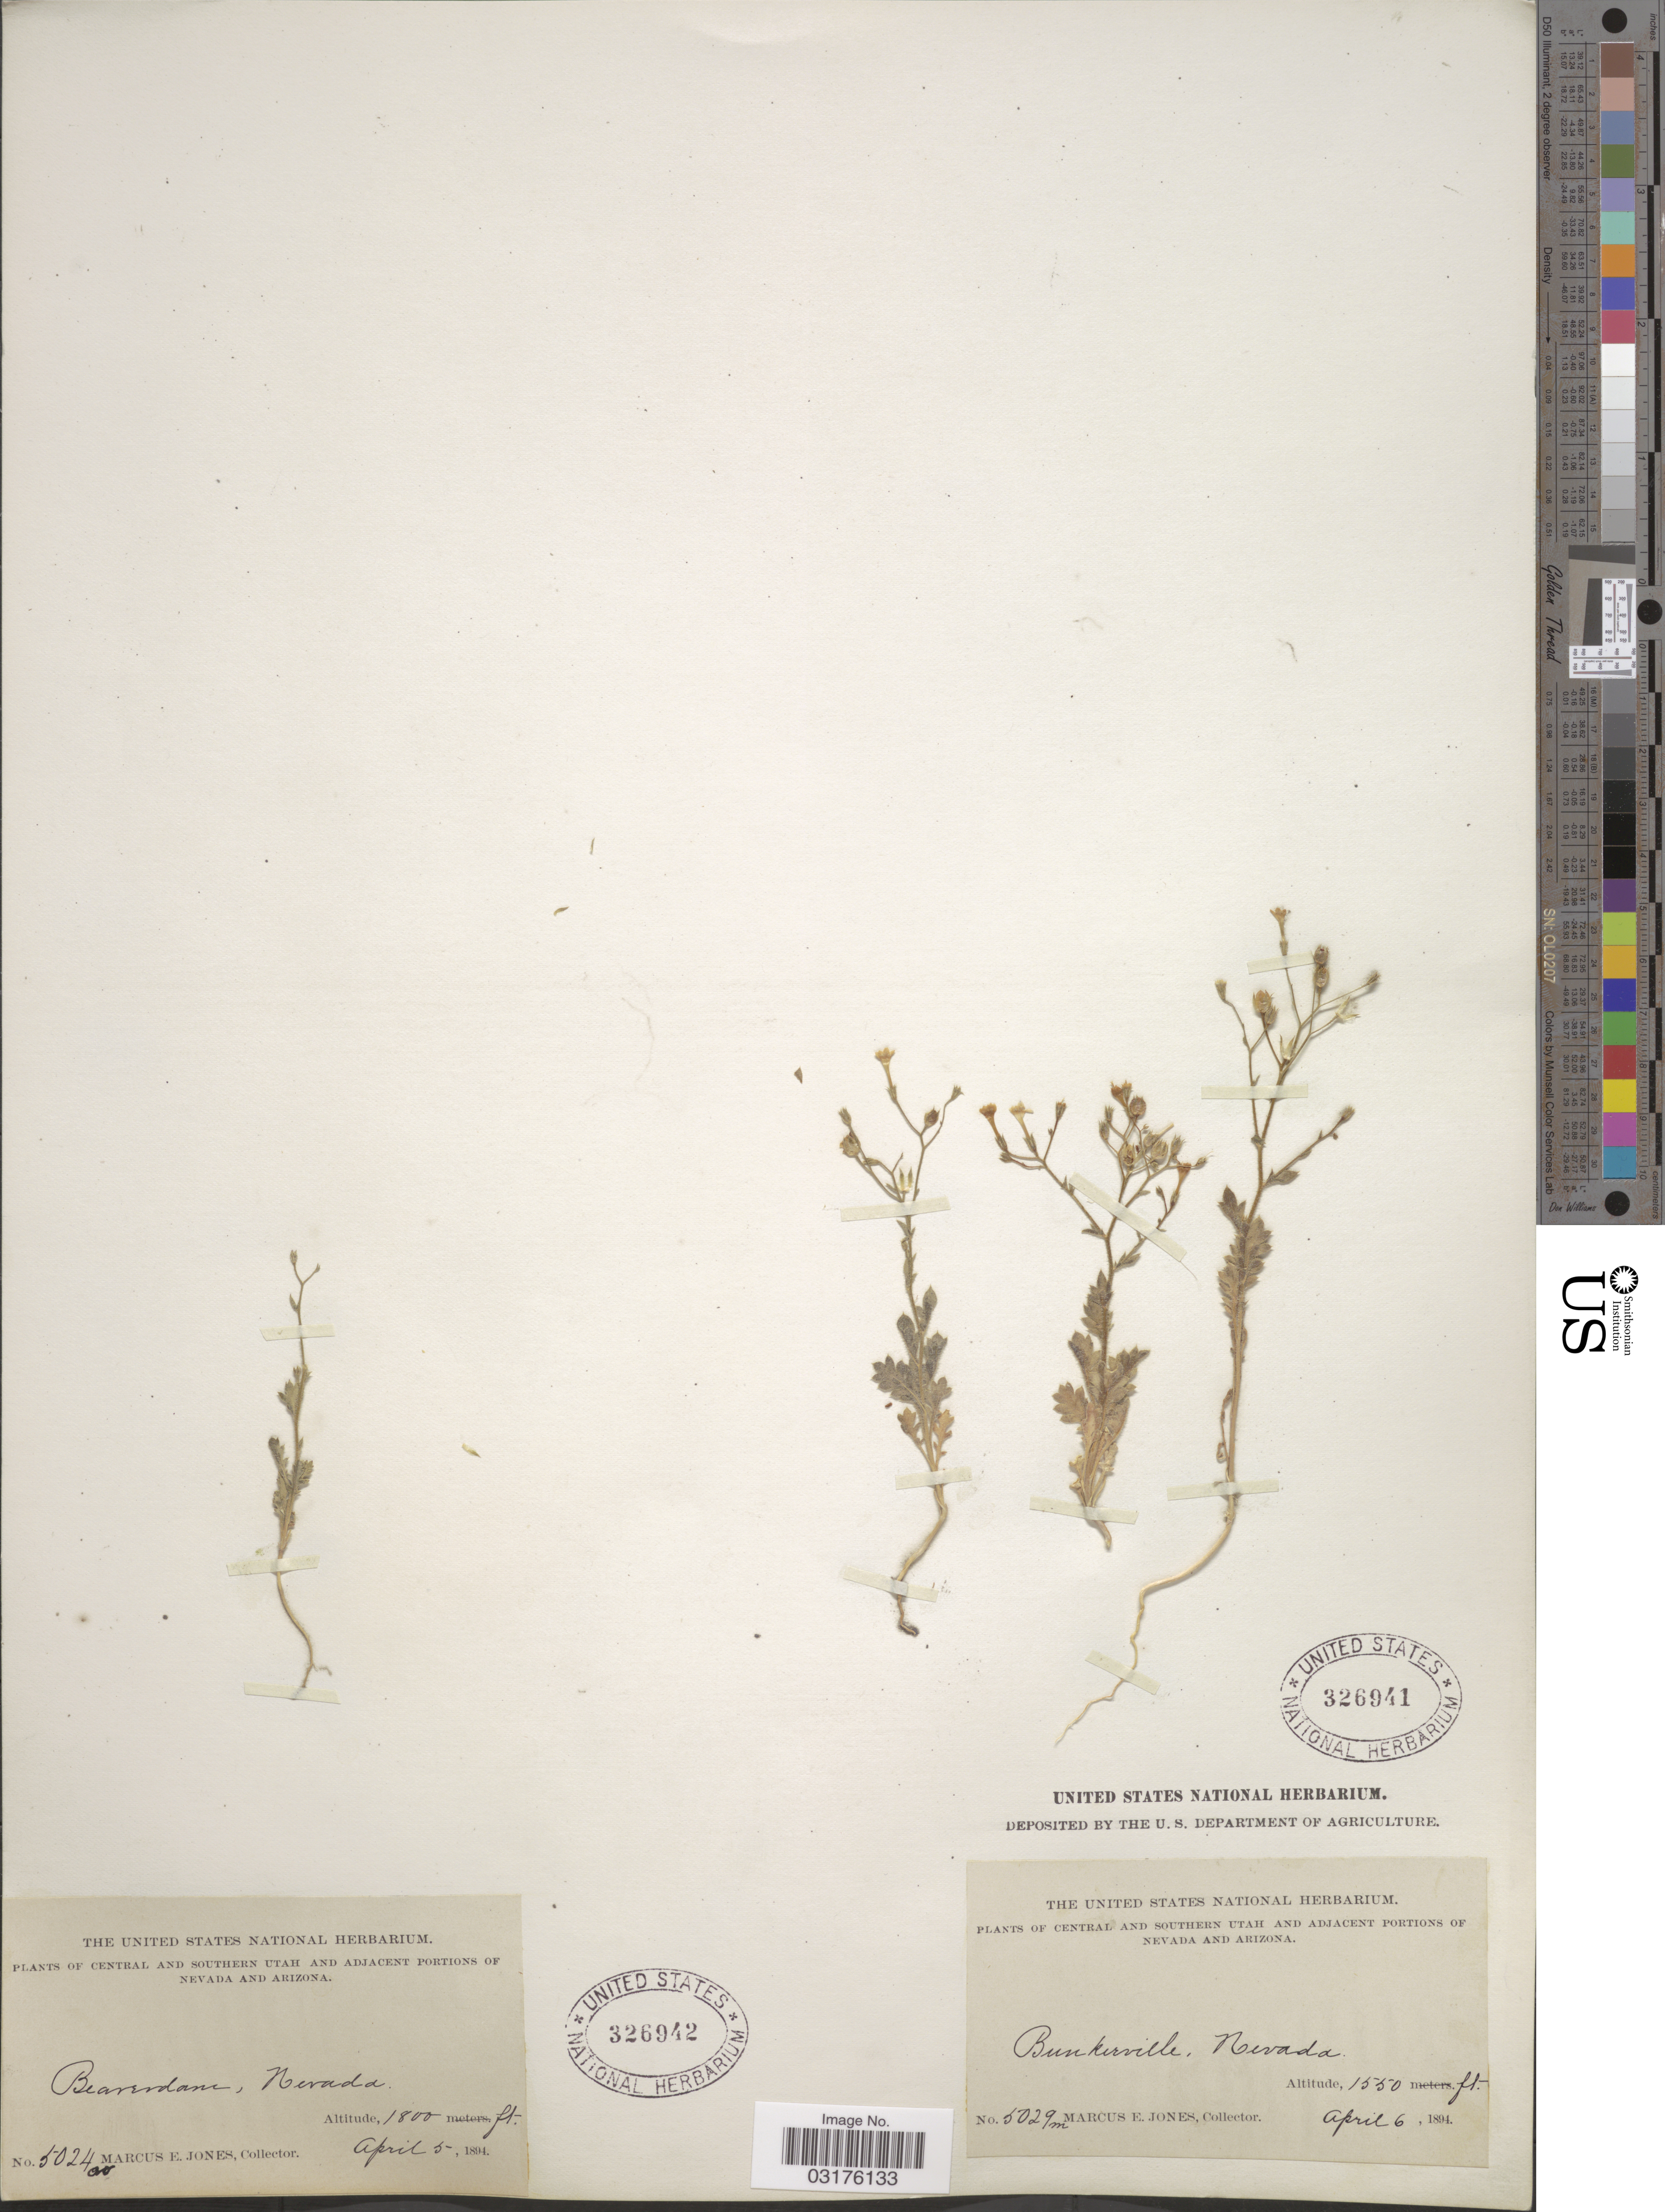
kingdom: Plantae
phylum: Tracheophyta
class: Magnoliopsida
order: Ericales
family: Polemoniaceae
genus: Gilia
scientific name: Gilia scopulorum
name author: M.E. Jones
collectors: M. E. Jones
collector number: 5024w*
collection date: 1894-04-05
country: United States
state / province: Nevada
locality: Beaverdam, Nevada.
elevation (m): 549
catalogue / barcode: US 326942